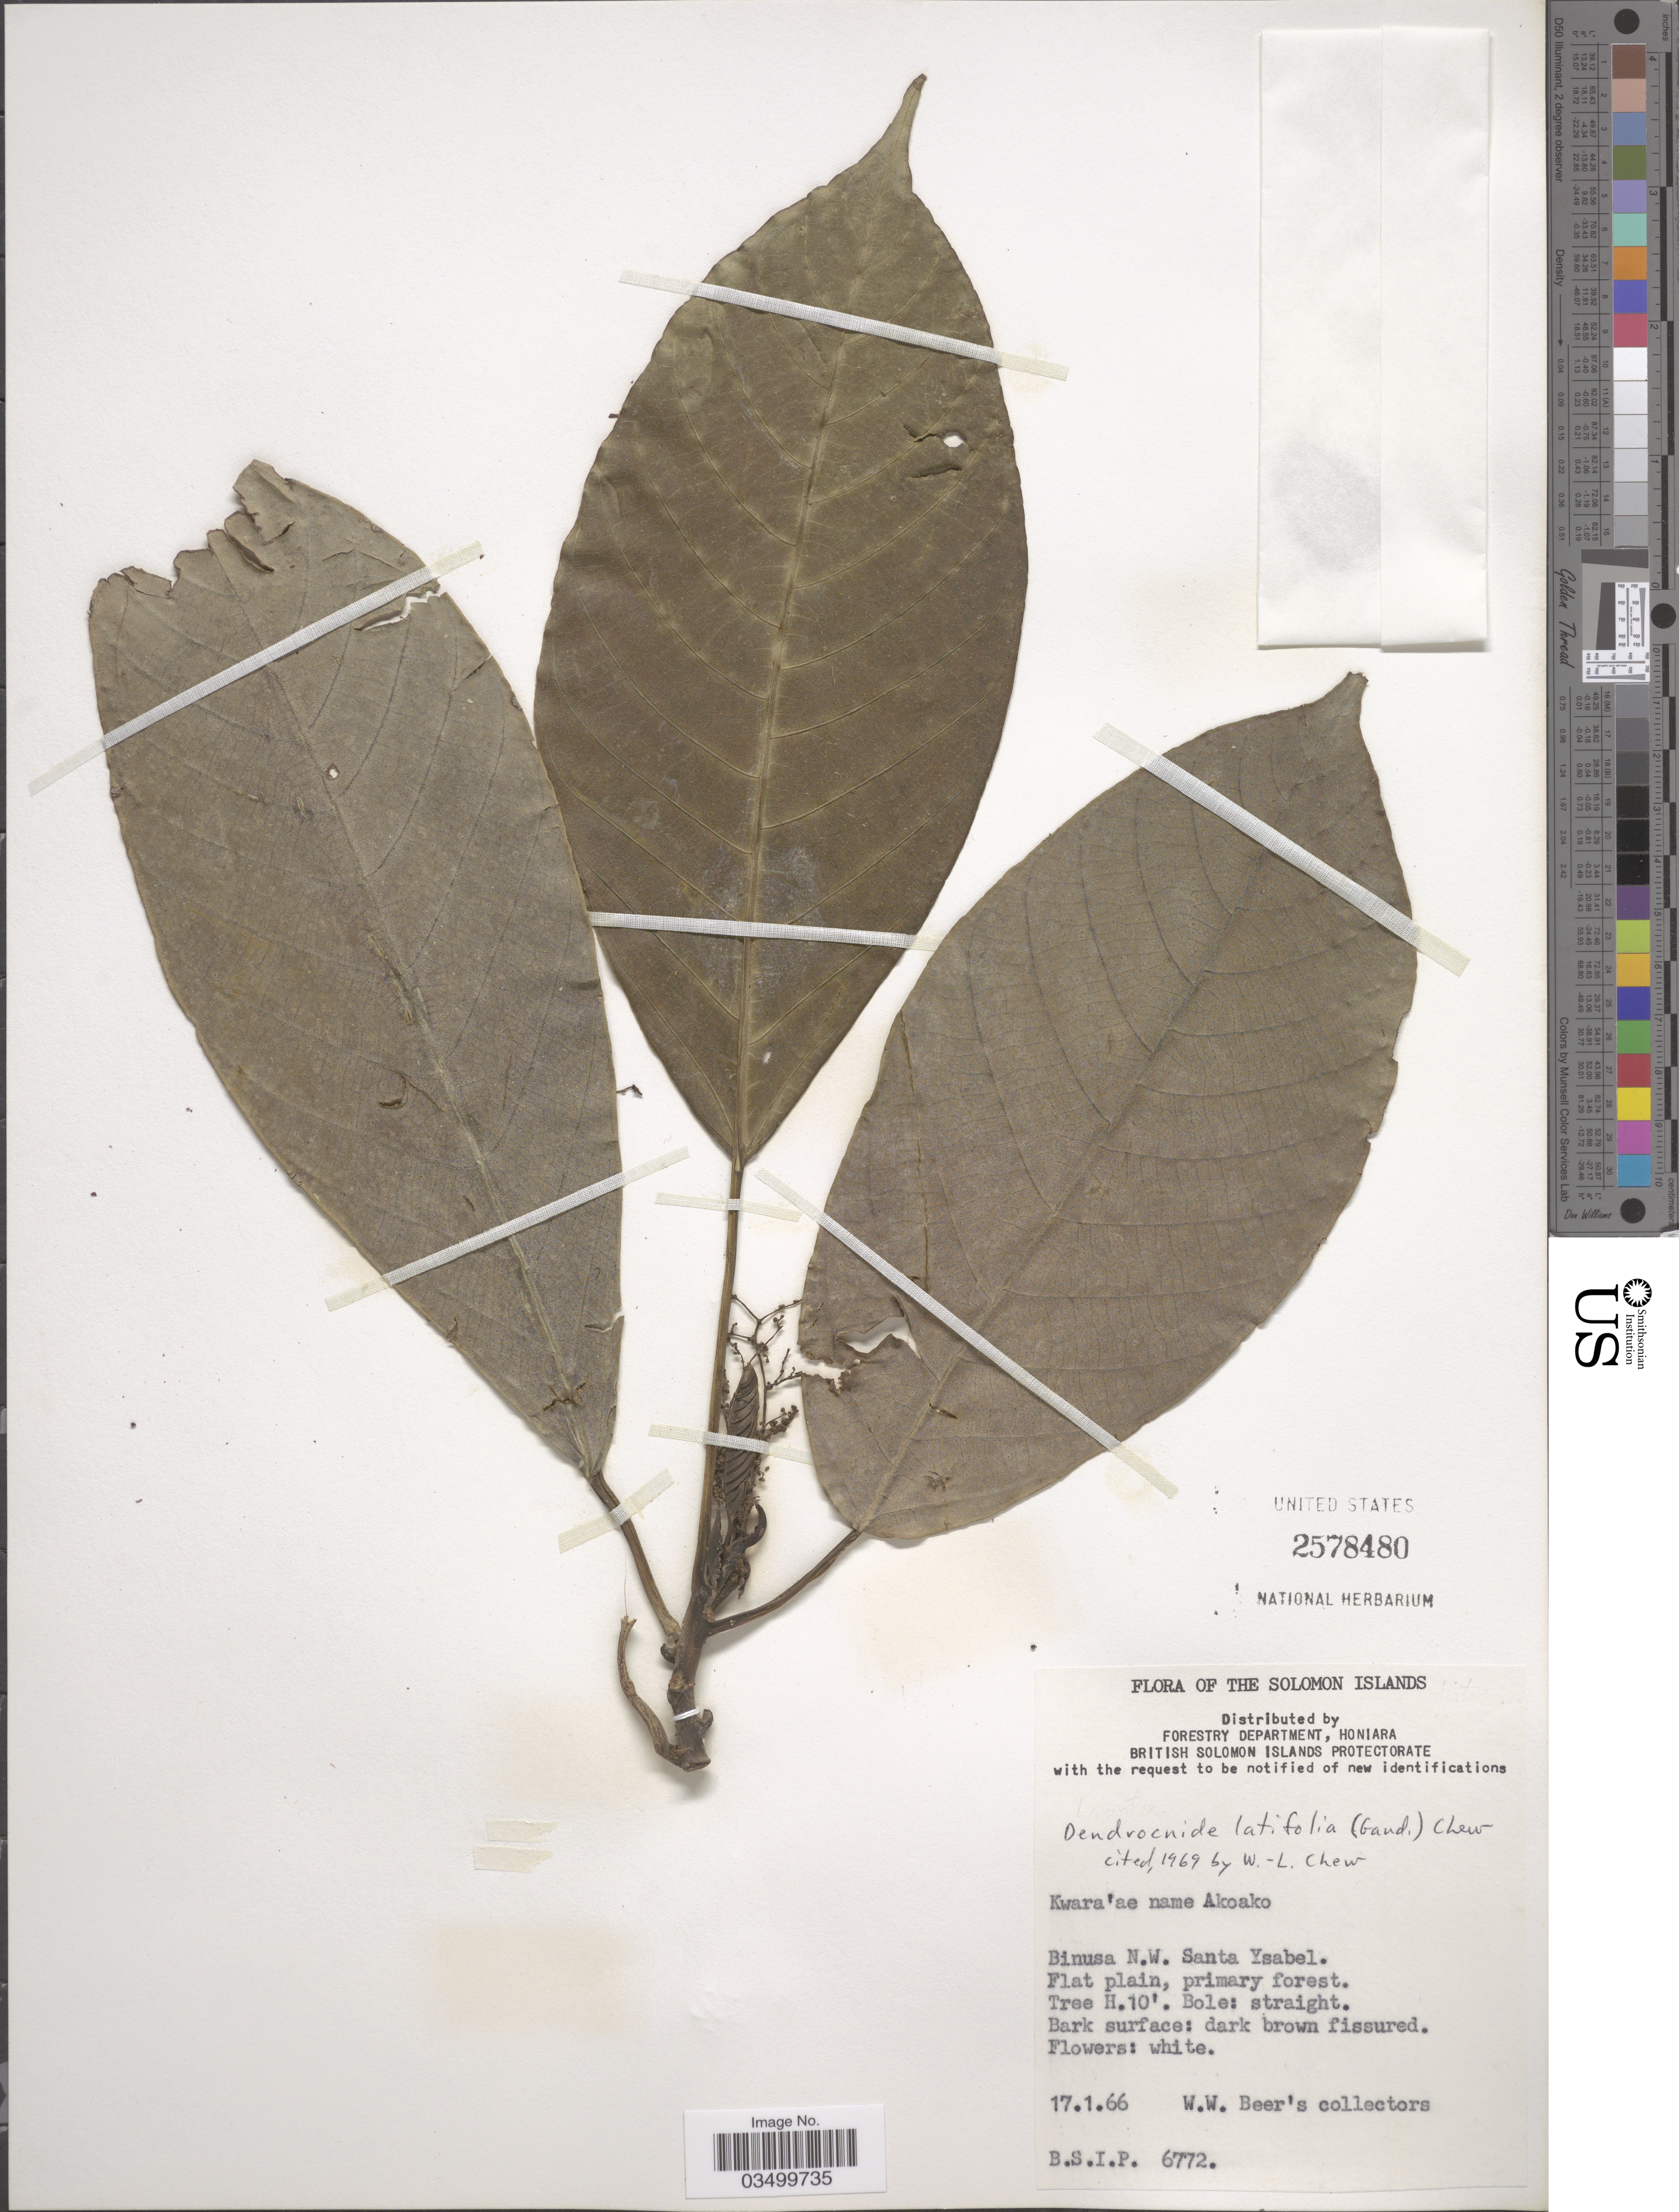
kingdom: Plantae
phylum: Tracheophyta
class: Magnoliopsida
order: Rosales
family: Urticaceae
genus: Dendrocnide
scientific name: Dendrocnide latifolia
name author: (Gaudich.) Chew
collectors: W. Beer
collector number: B.S.I.P. 6772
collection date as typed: Transcribed d/m/y: 17/1/66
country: Solomon Islands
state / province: Solomon Islands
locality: The Solomon Islands. Binusa N.W. Santa Ysabel.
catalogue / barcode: US 2578480